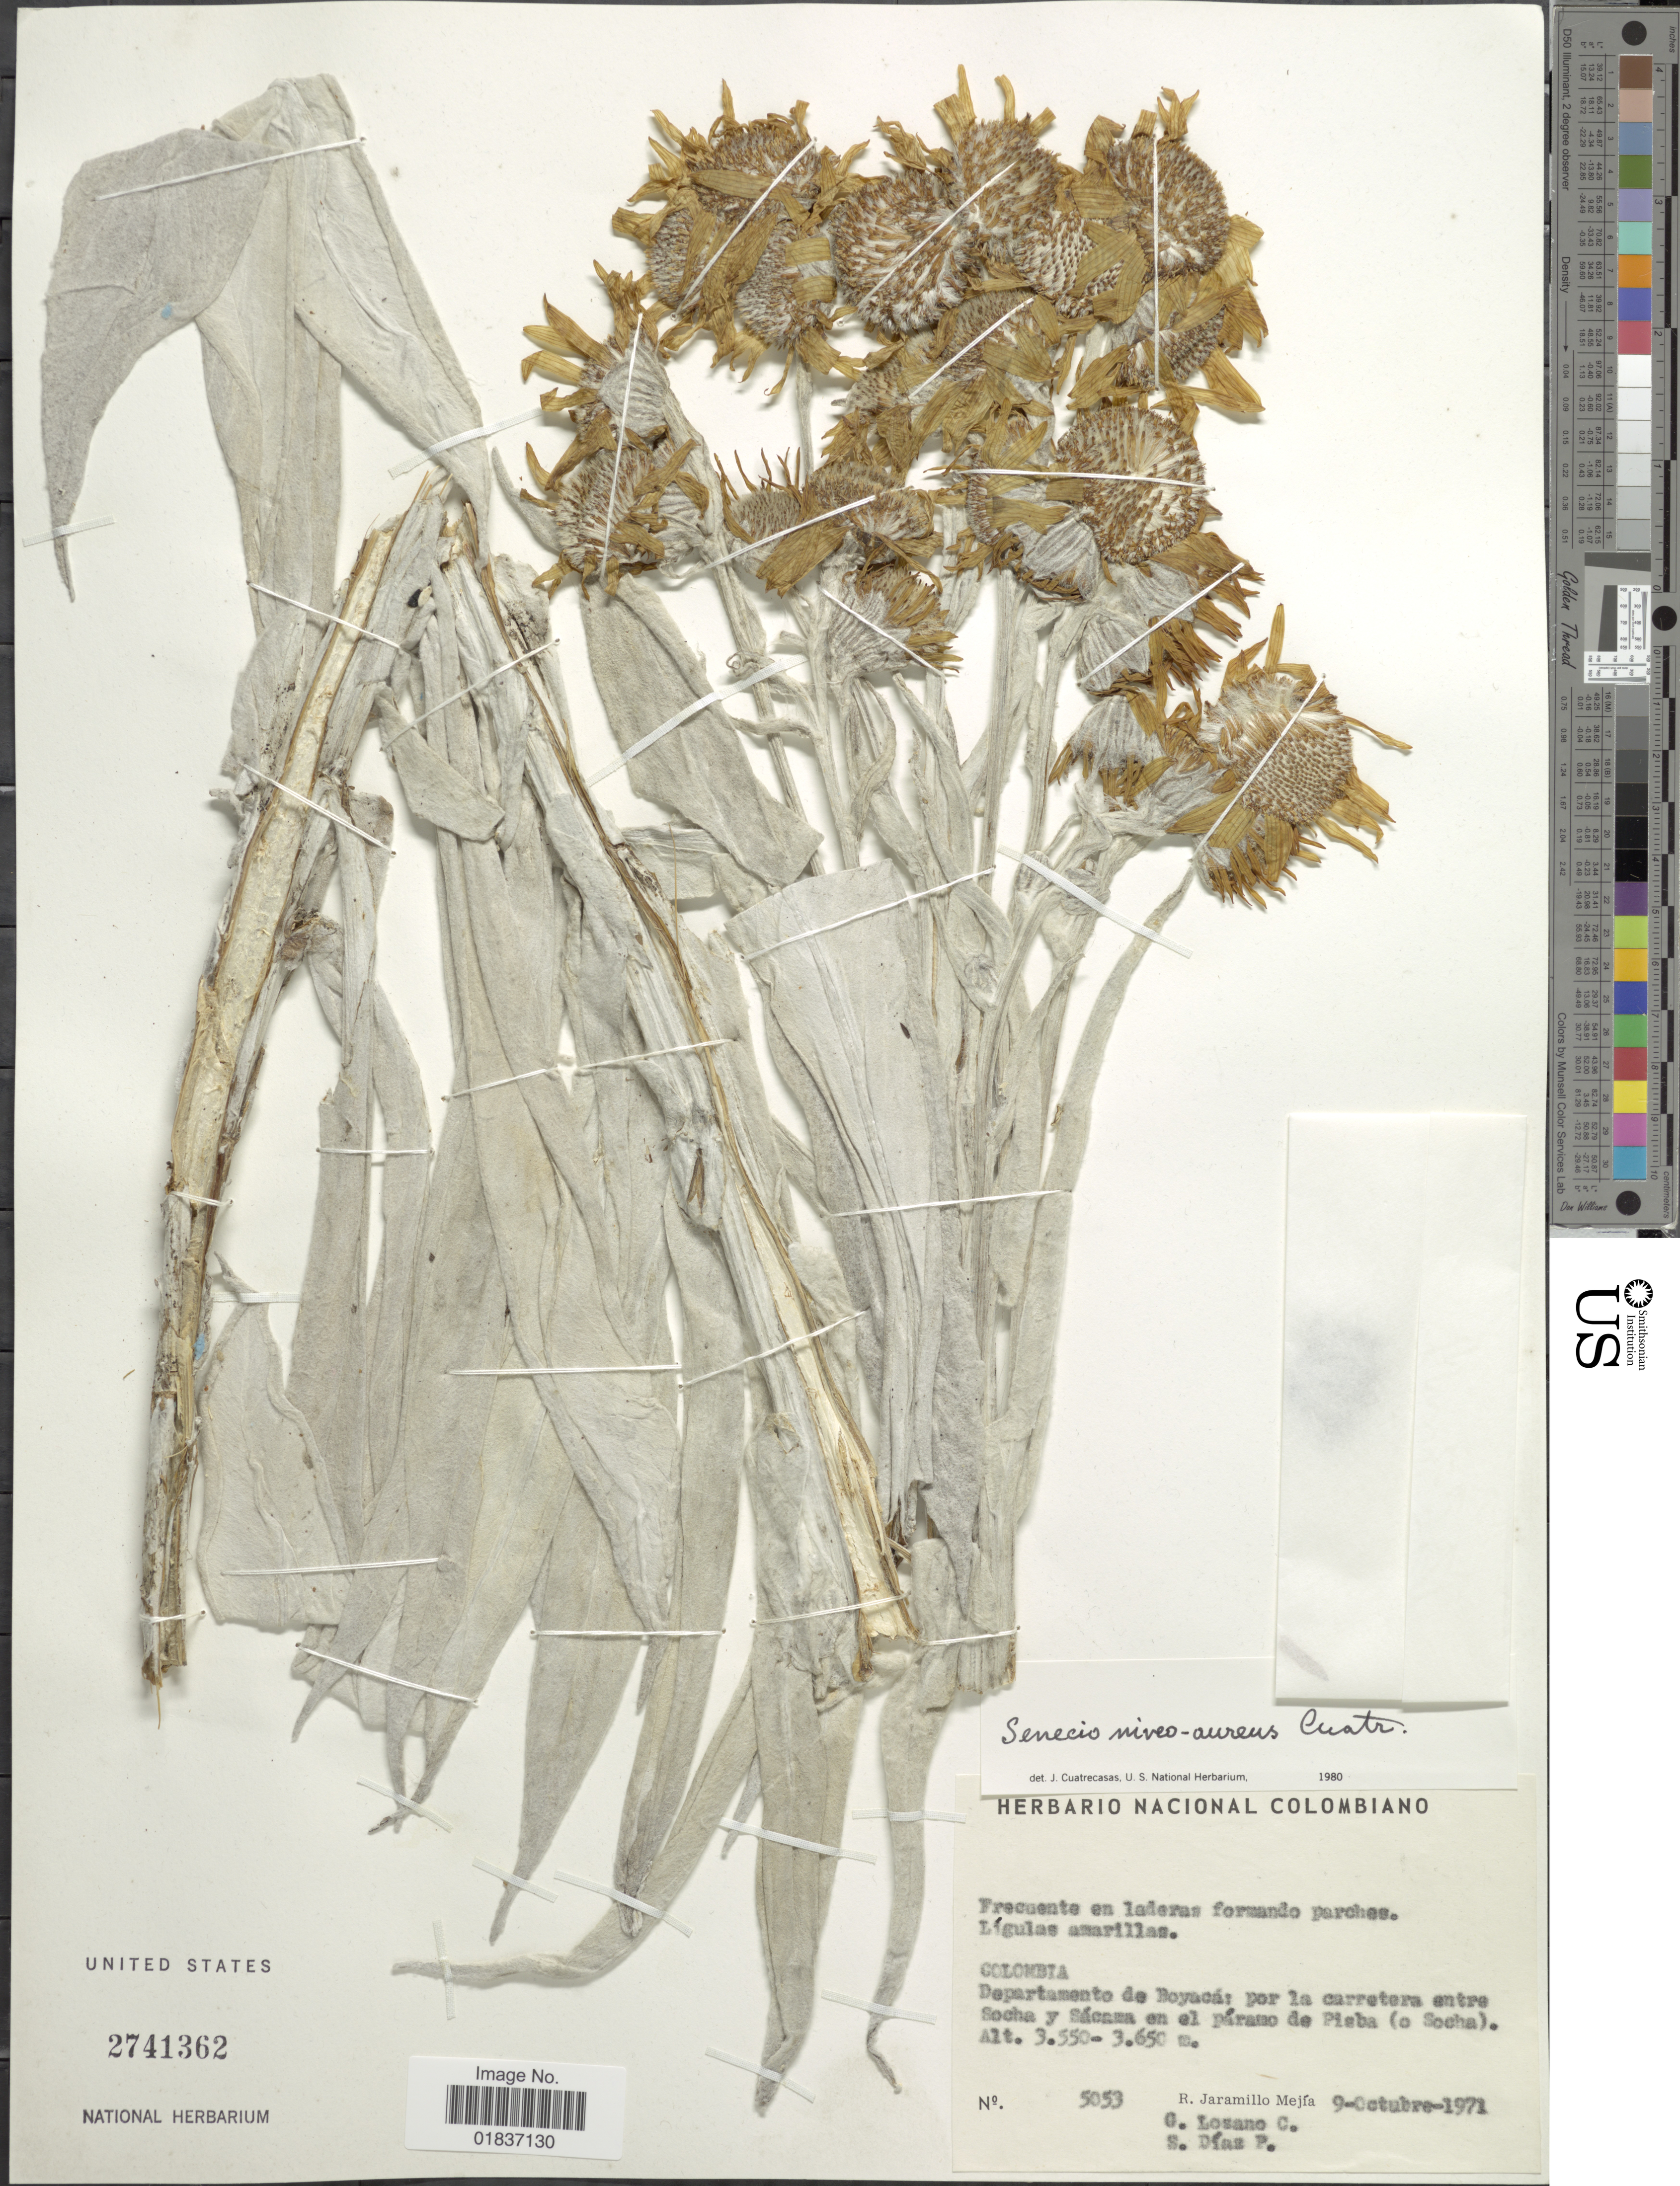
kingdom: Plantae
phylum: Tracheophyta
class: Magnoliopsida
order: Asterales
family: Asteraceae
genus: Senecio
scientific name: Senecio niveo-aureus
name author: Cuatrec.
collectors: R. Jaramillo M., G. Lozano-Contreras & S. Díaz Píedrahíta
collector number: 5053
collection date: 1971-10-09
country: Colombia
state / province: Boyacá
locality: Departamento de Boyacá; por la carretera entre Socha y Saccau en el paramo de Pisba (o Socha)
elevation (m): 3550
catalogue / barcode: US 2741362